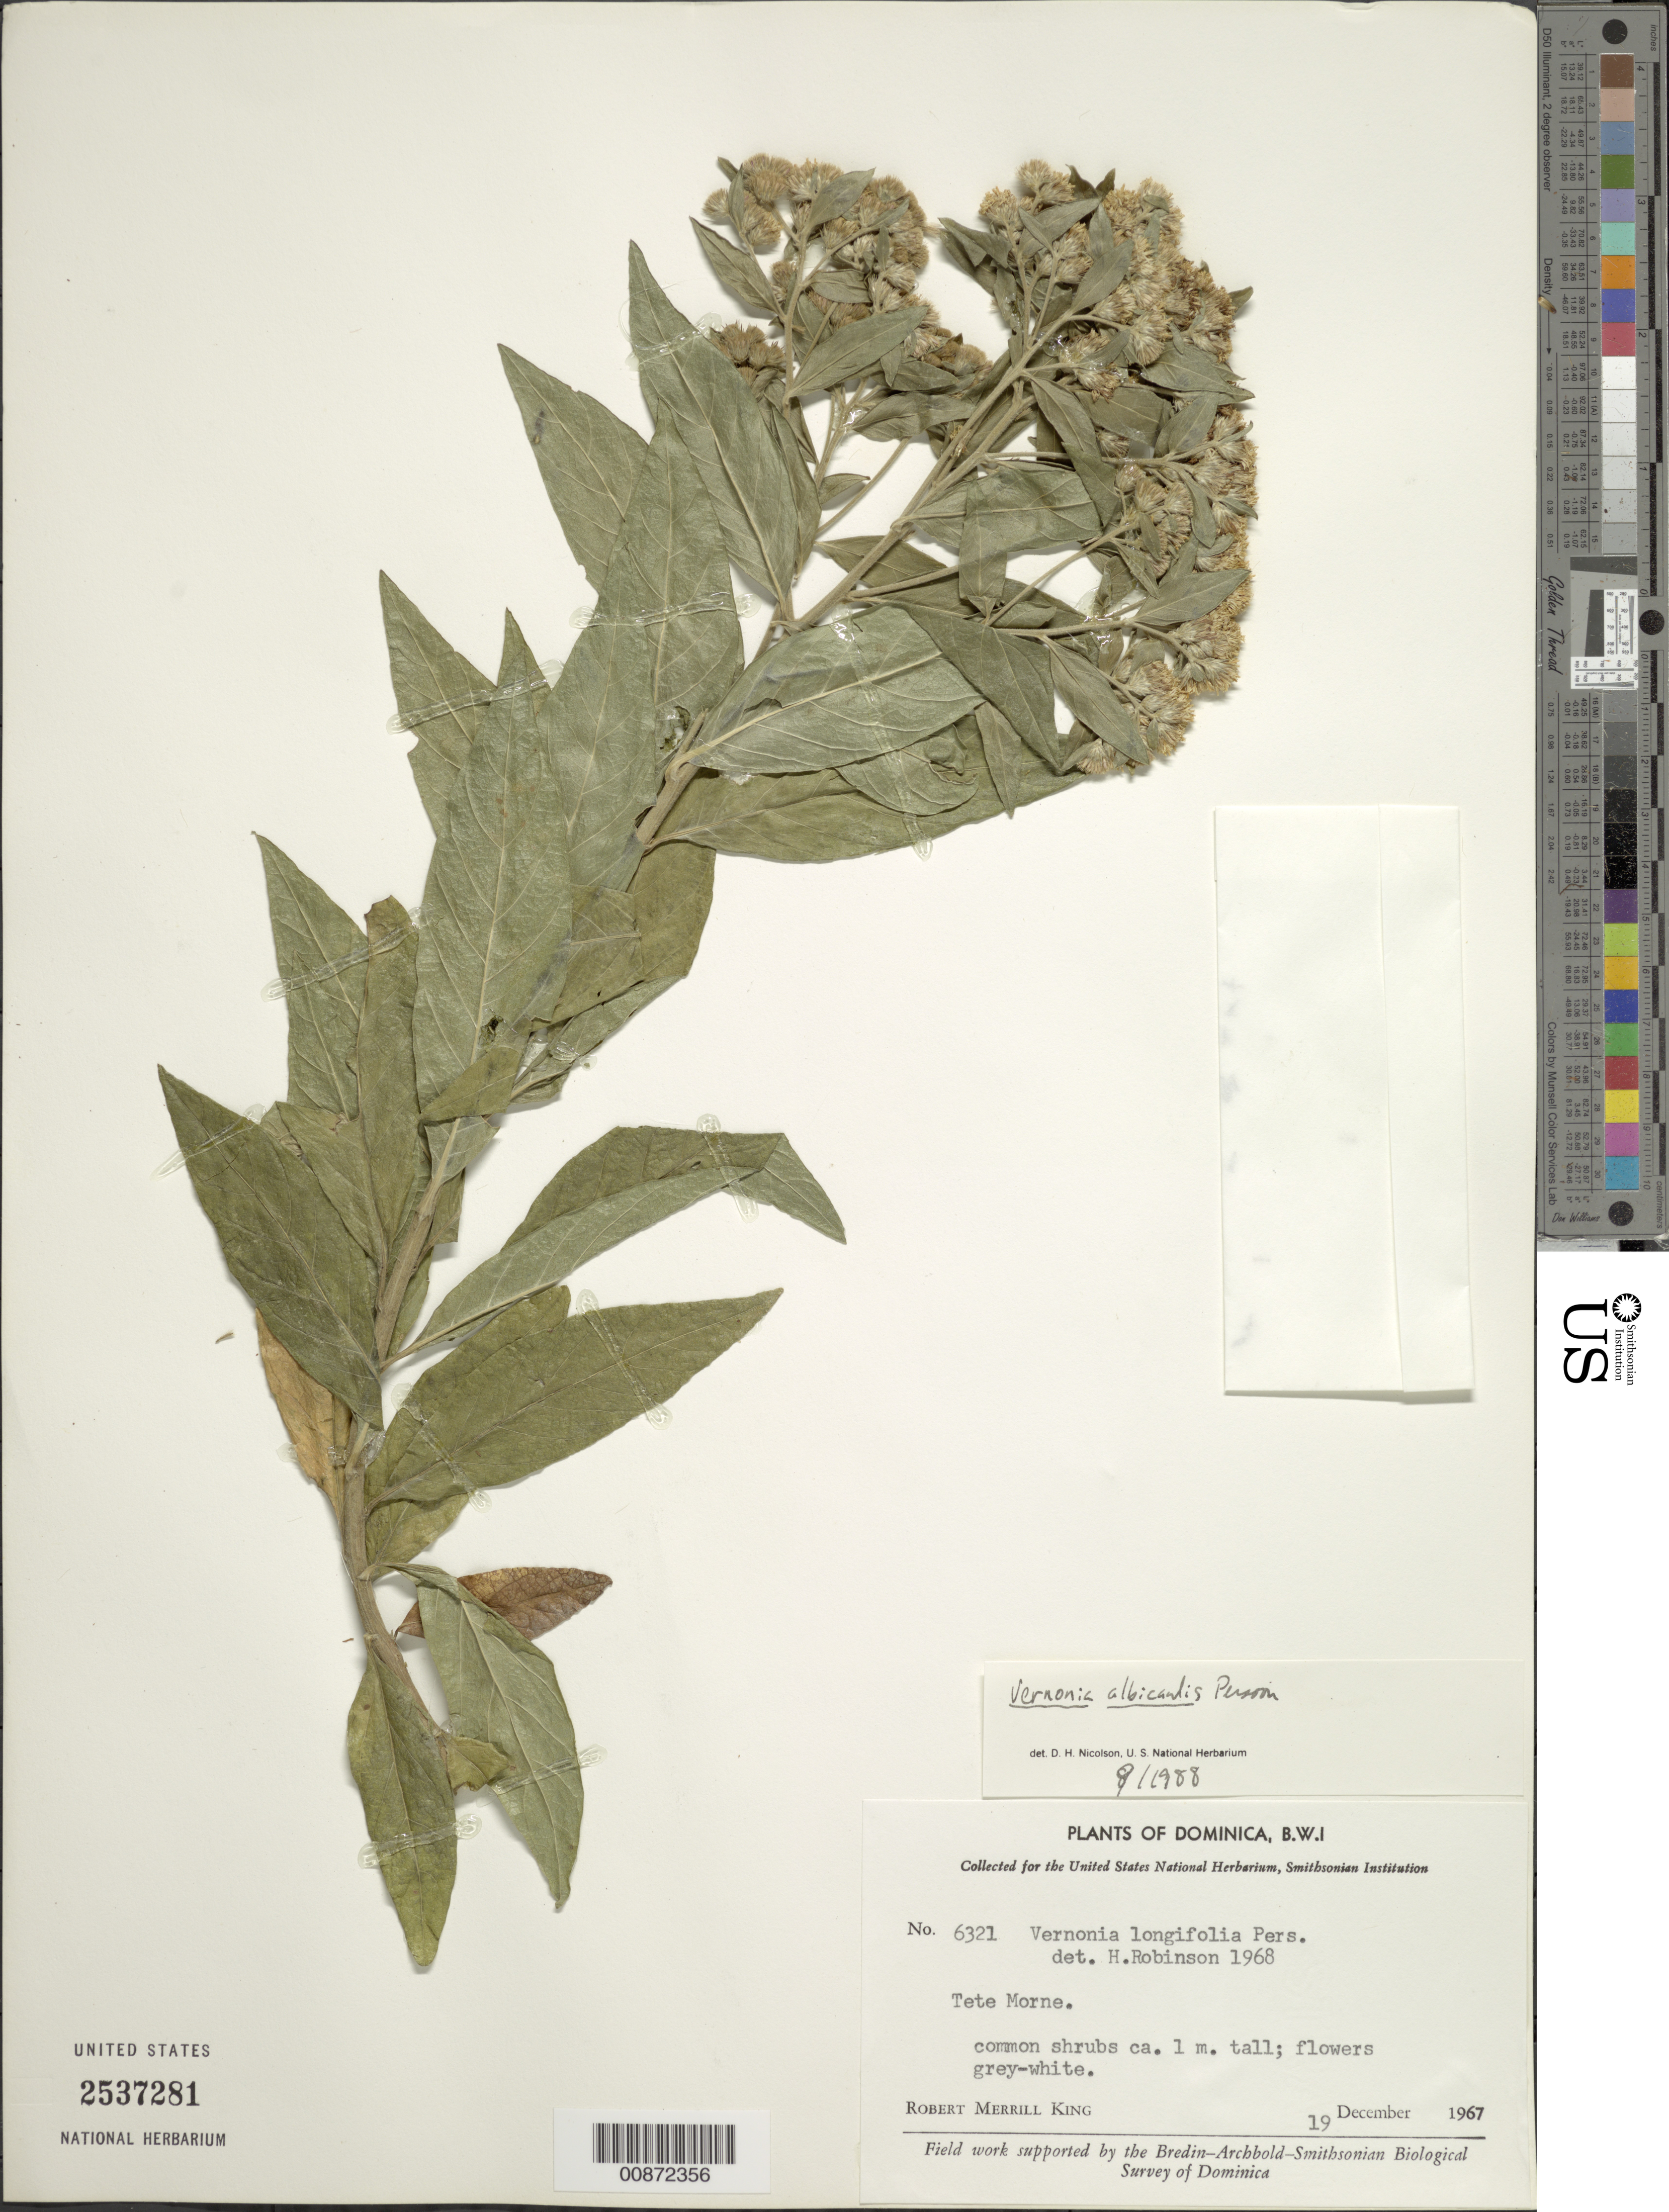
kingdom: Plantae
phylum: Tracheophyta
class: Magnoliopsida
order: Asterales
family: Asteraceae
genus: Lepidaploa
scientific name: Lepidaploa glabra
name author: (Willd.) H. Rob.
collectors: R. M. King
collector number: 6321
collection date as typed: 19 Dec 1967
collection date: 1967-12-19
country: Dominica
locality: Tete Morne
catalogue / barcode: US 2537281